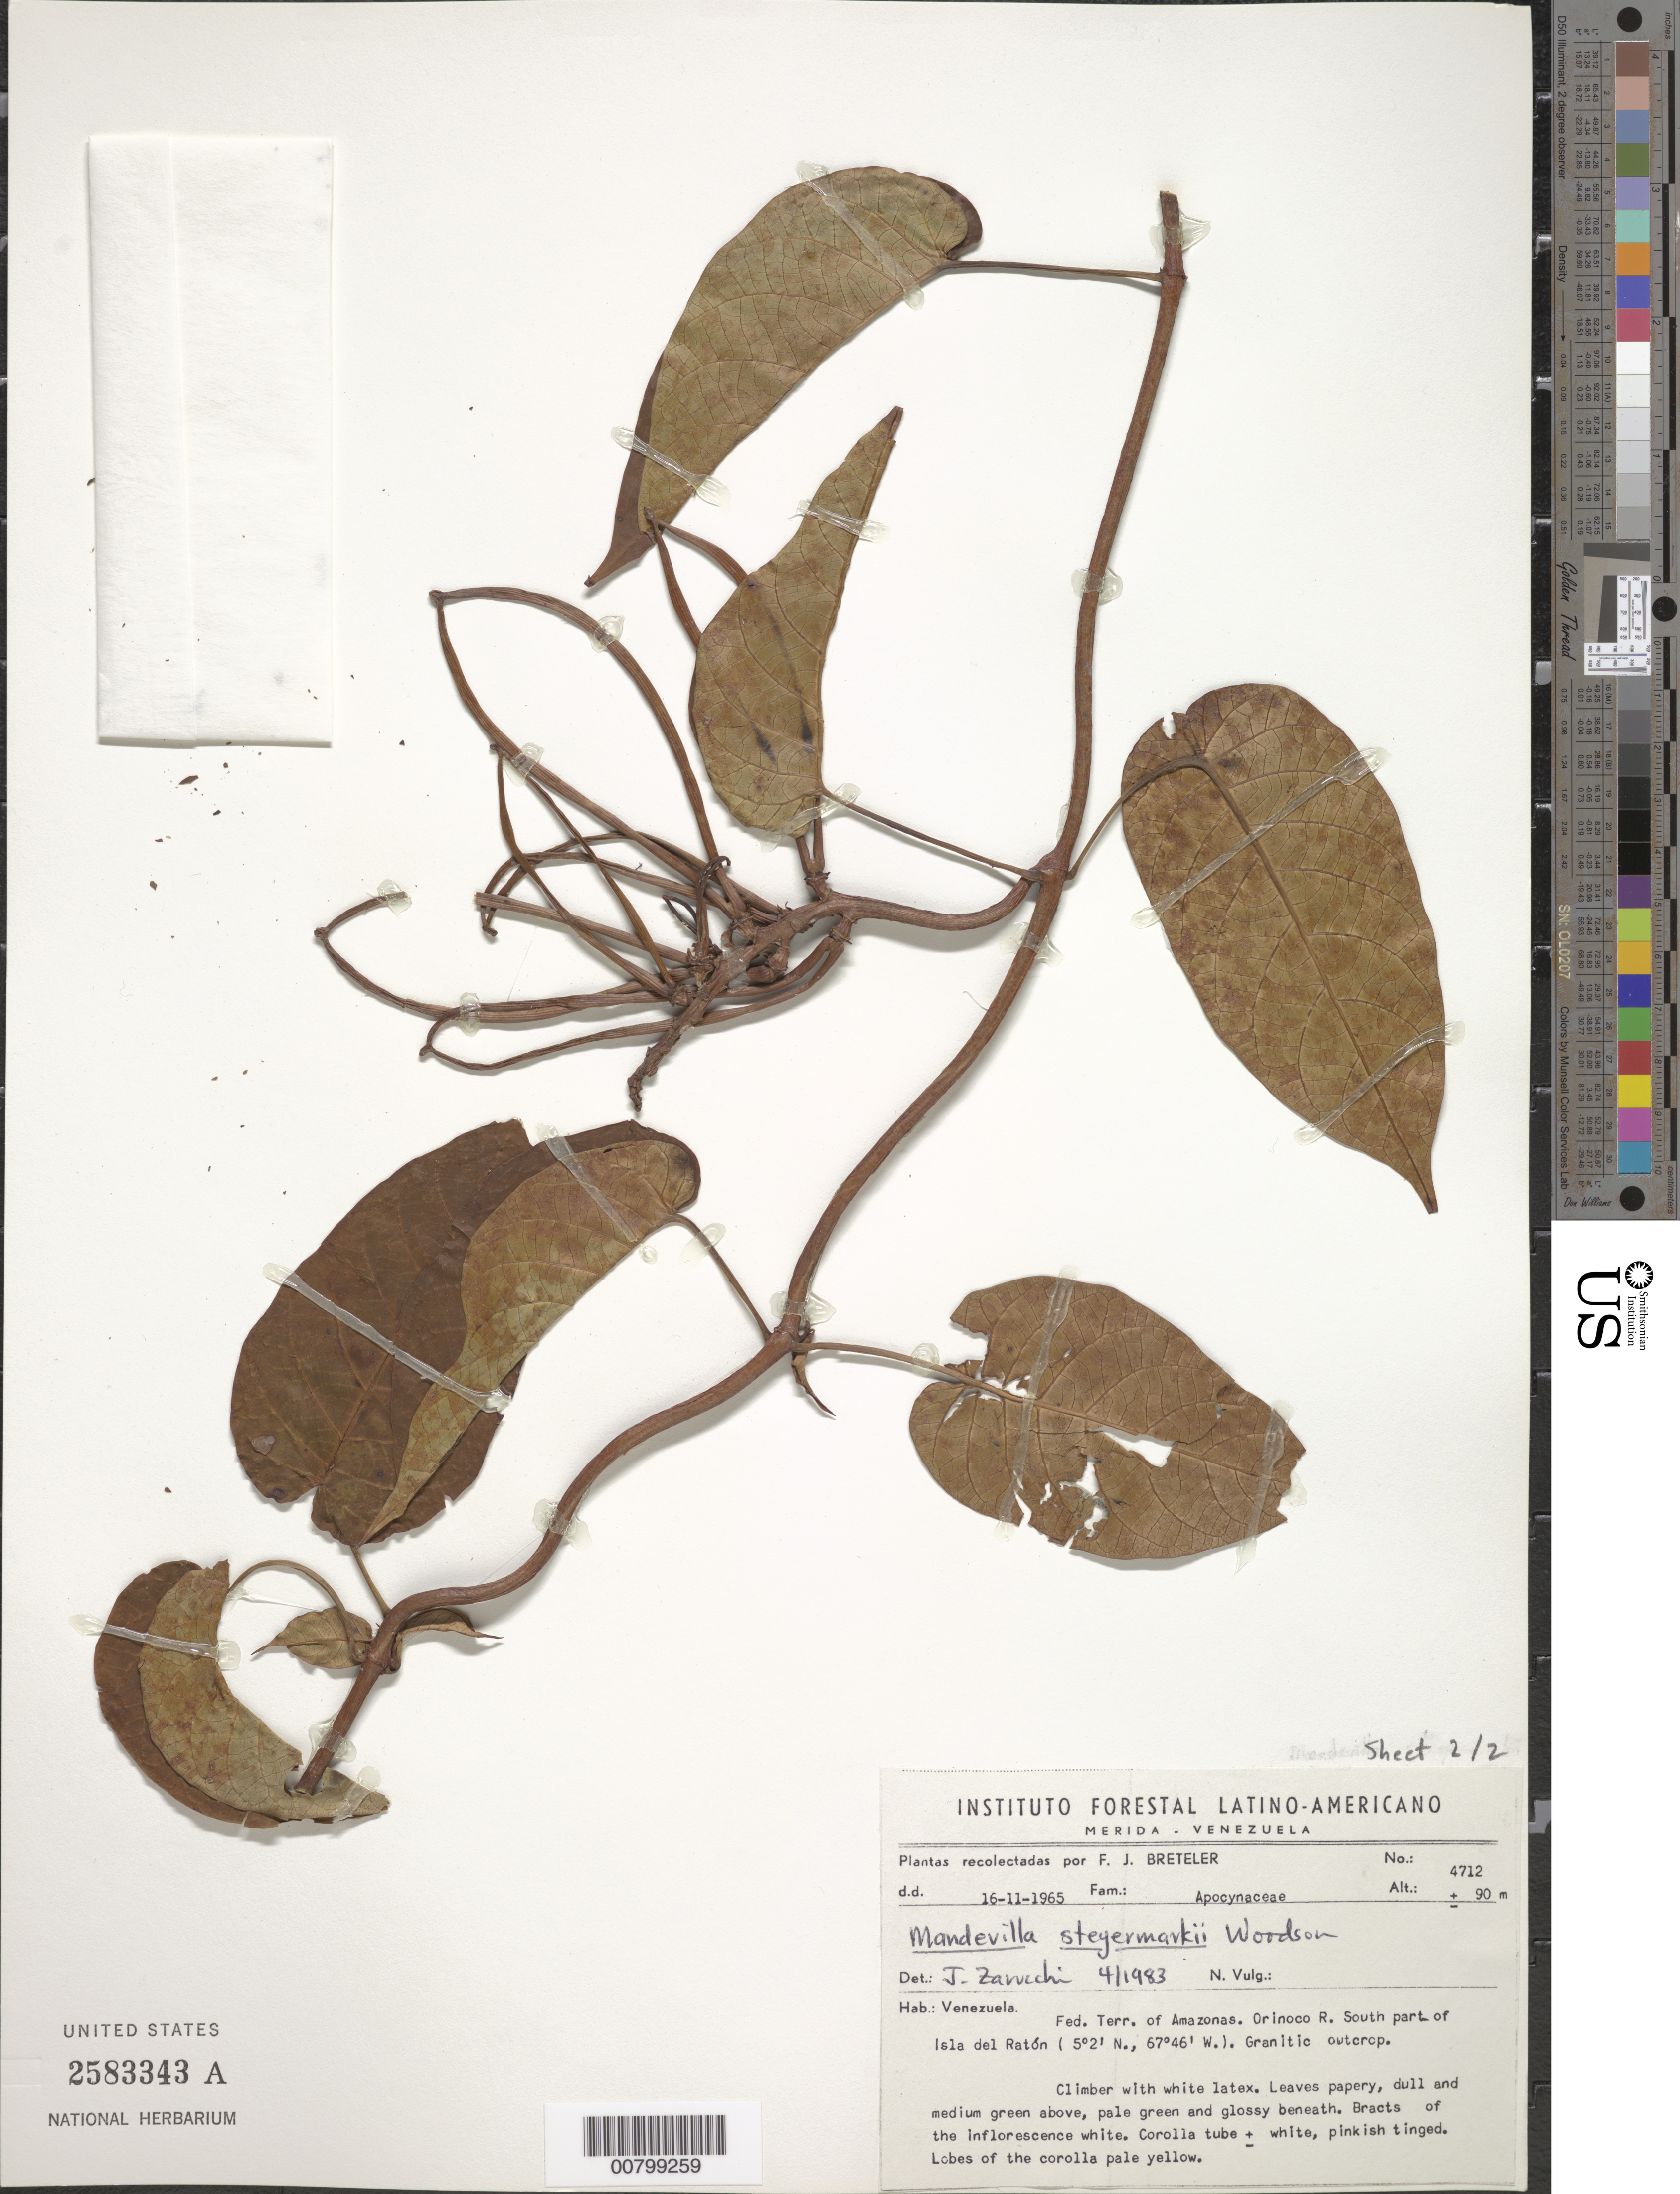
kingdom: Plantae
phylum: Tracheophyta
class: Magnoliopsida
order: Gentianales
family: Apocynaceae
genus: Mandevilla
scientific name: Mandevilla steyermarkii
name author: Woodson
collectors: F. J. Breteler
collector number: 4712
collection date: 1965-11-16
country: Venezuela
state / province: Amazonas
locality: Fed. Terr. of Amazonas. Orinoco R. South part of Isla del Ratón.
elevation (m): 90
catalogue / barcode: US 2583343A